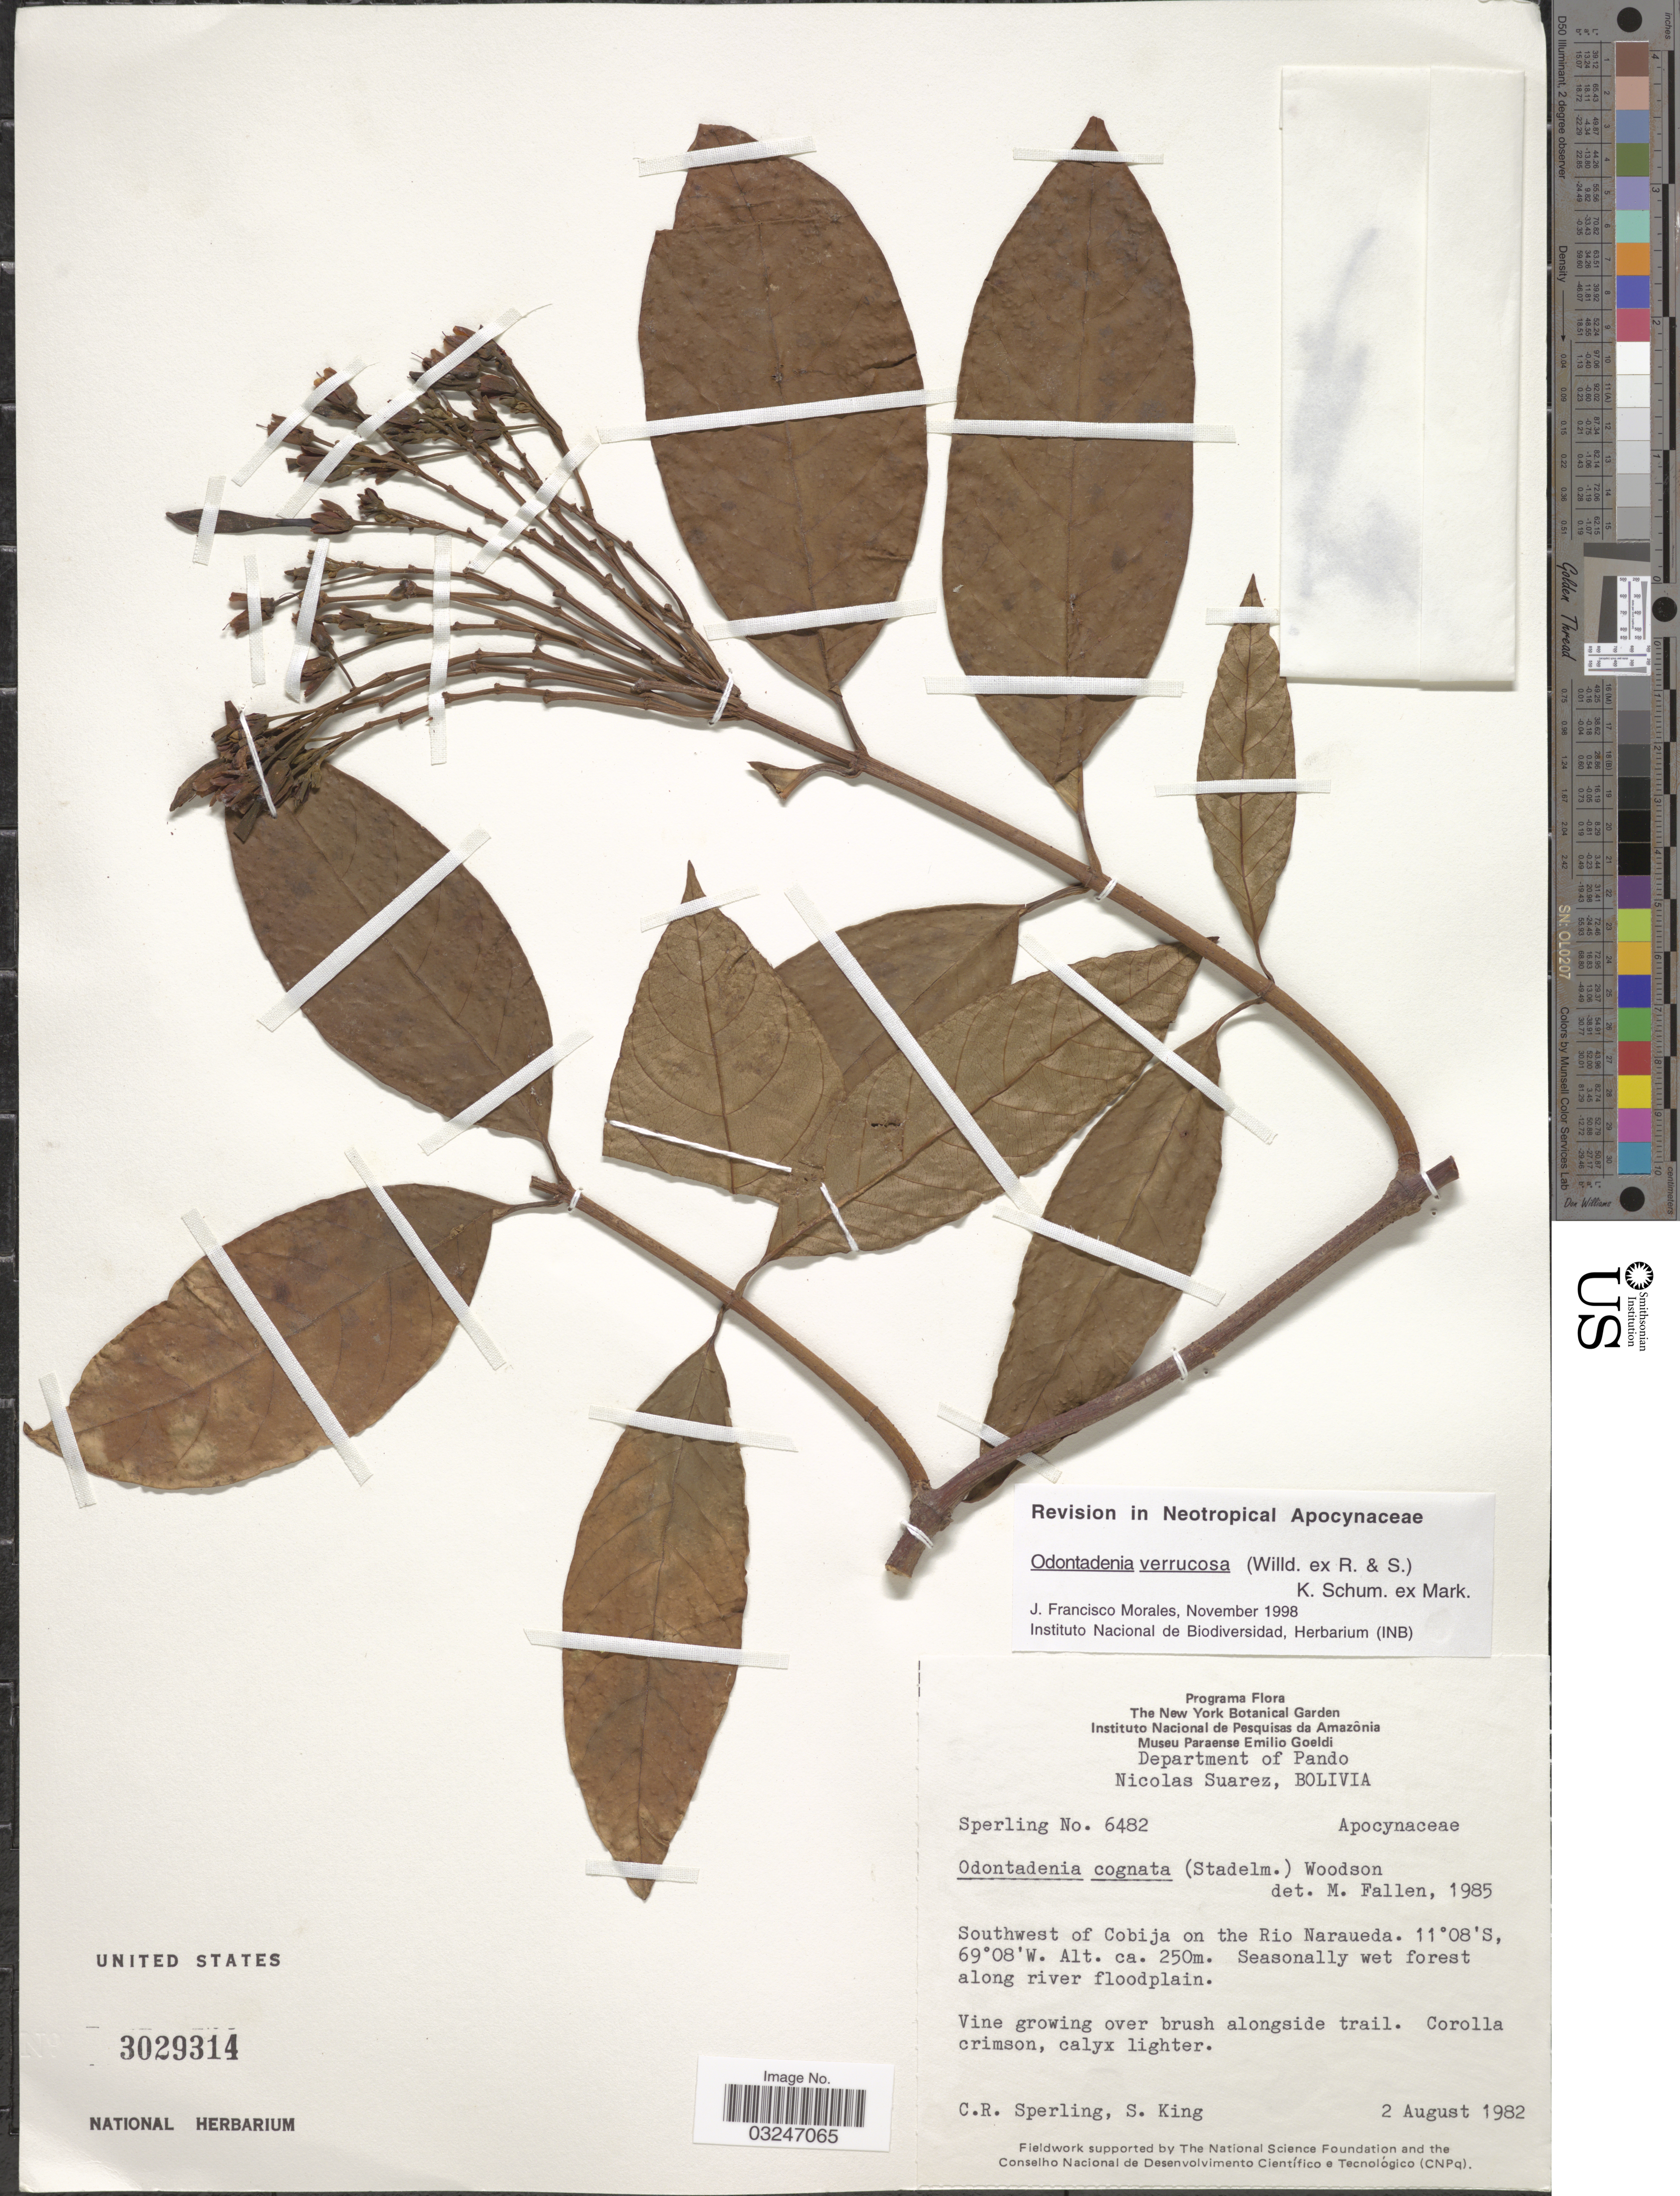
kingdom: Plantae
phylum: Tracheophyta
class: Magnoliopsida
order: Gentianales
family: Apocynaceae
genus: Odontadenia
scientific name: Odontadenia verrucosa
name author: (Willd. ex Roem. & Schult.) K. Schum. ex Markgr.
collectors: C. R. Sperling & S. King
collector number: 6482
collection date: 1982-08-02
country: Bolivia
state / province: Pando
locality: Department of Pando. Nicolas Suarez. Southwest of Cobija on the Rio Naraueda.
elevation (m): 250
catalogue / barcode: US 3029314